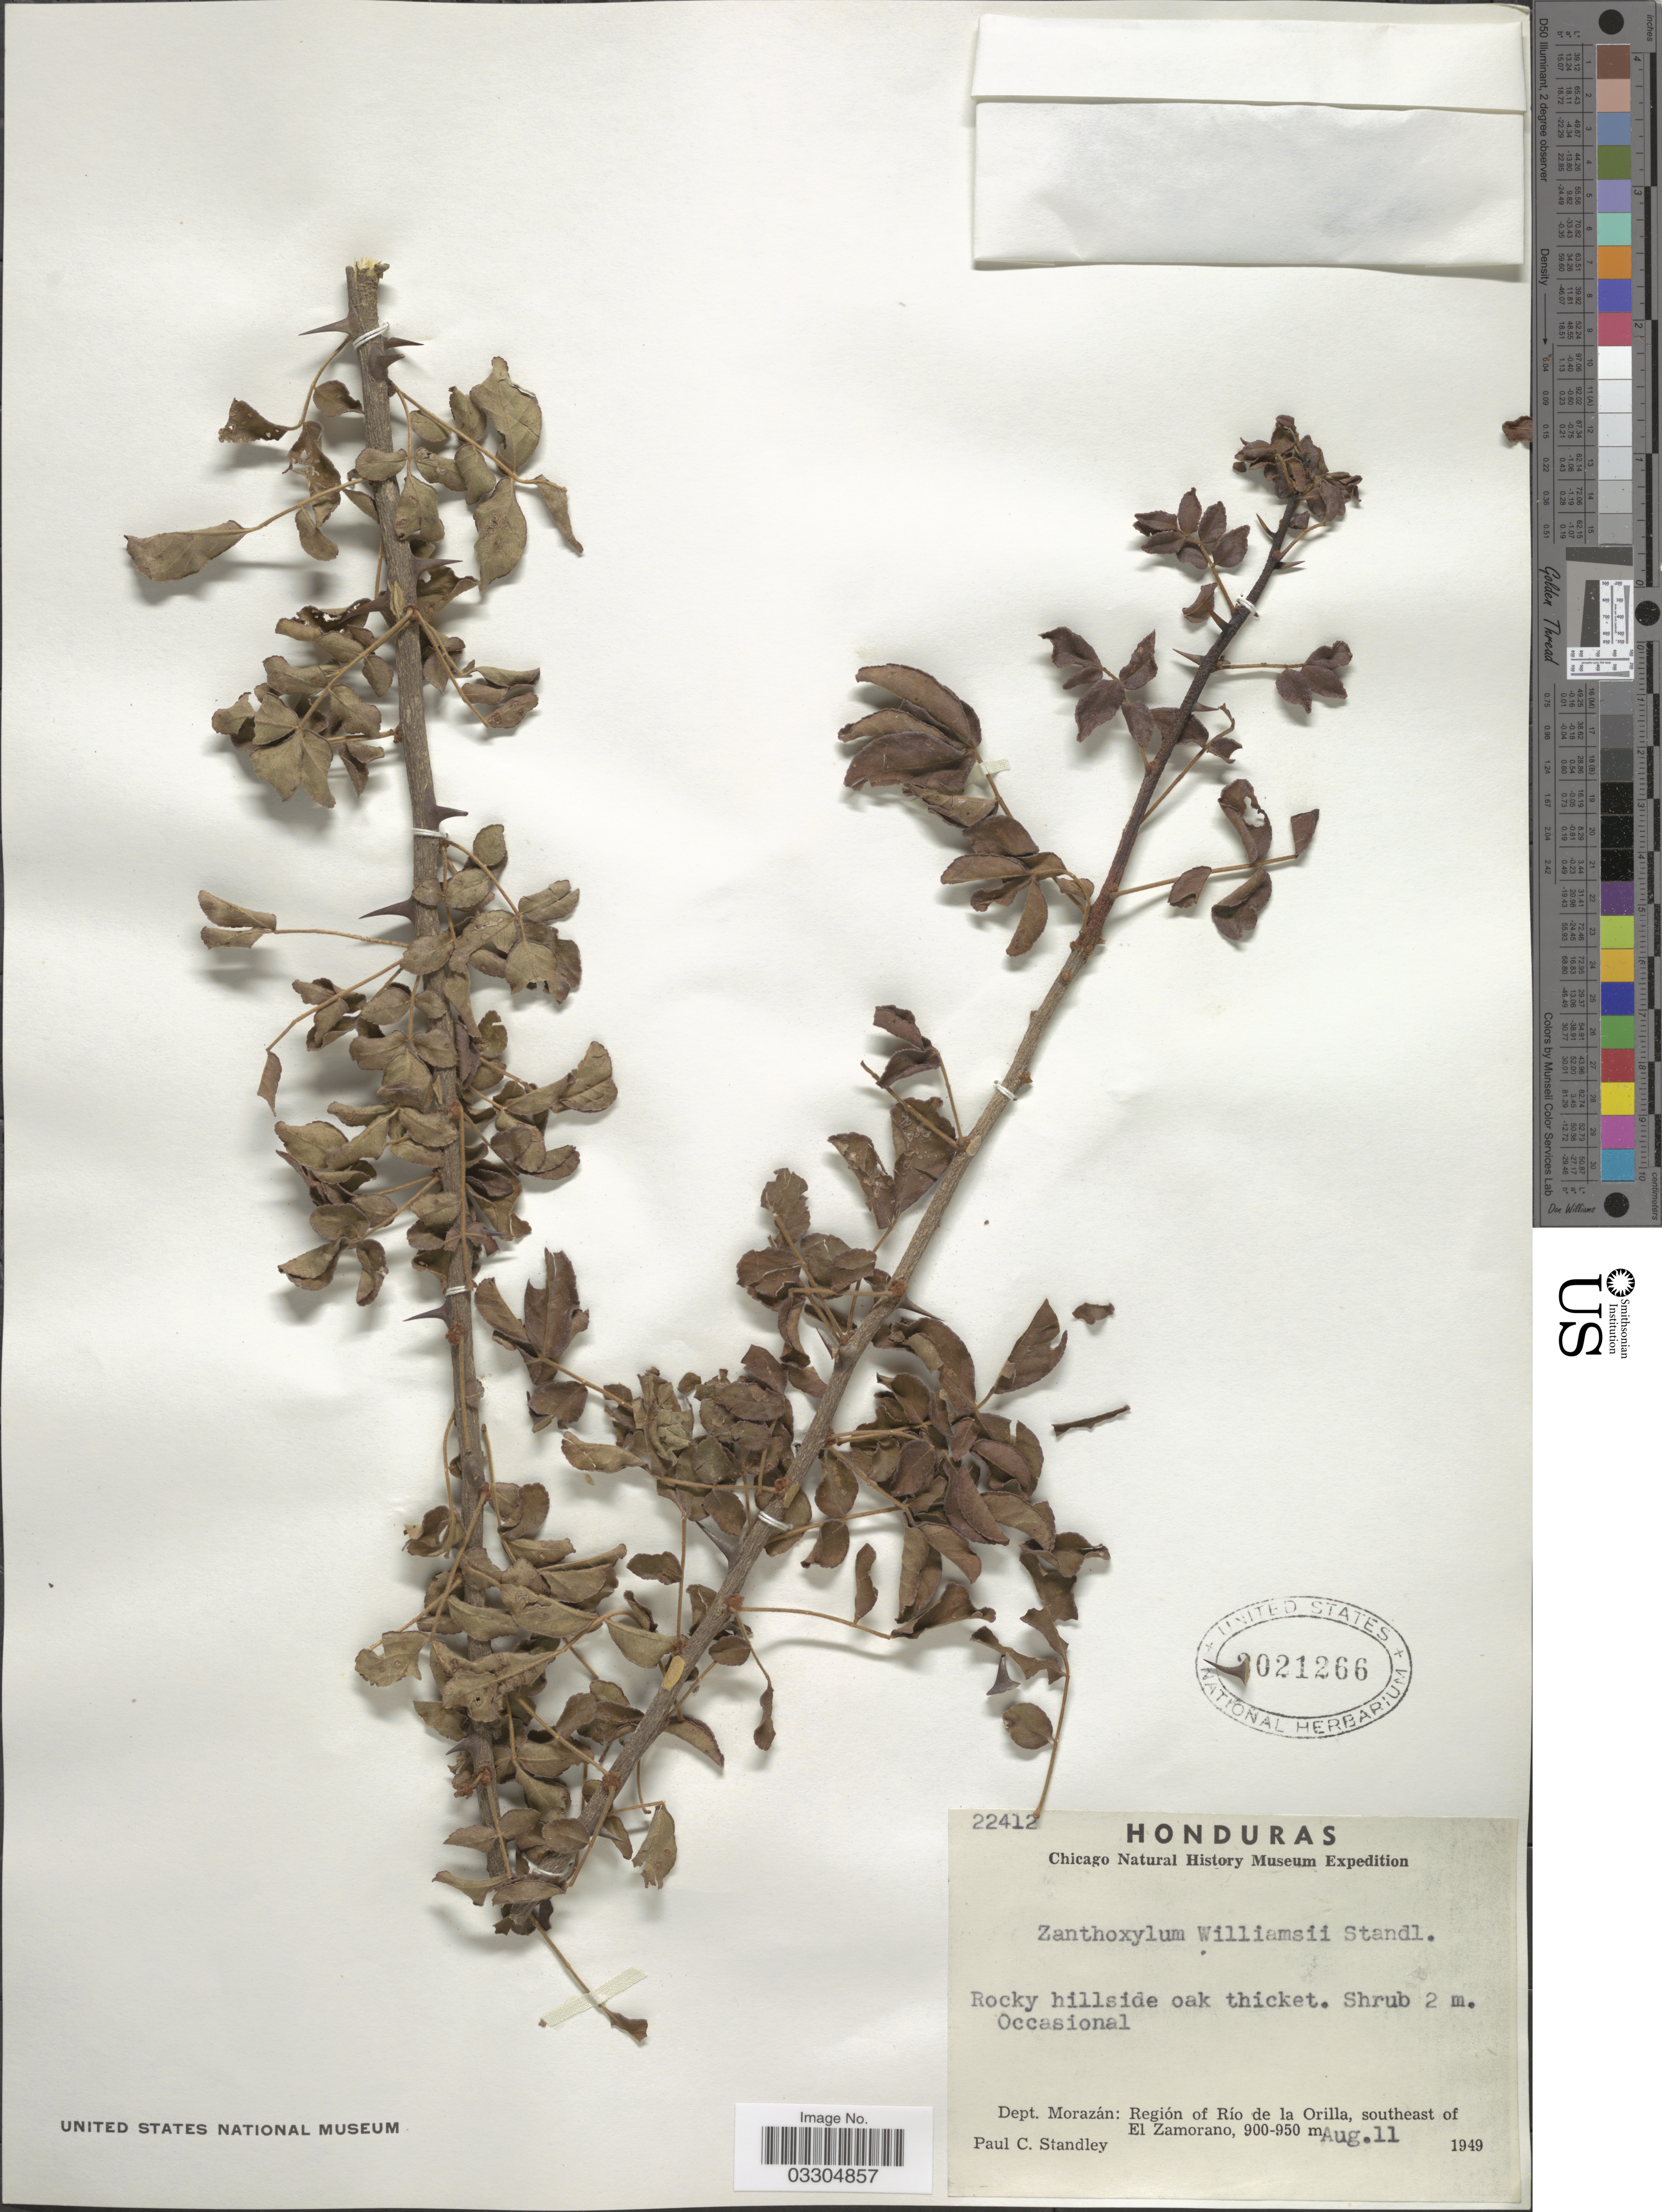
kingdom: Plantae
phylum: Tracheophyta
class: Magnoliopsida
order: Sapindales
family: Rutaceae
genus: Zanthoxylum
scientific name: Zanthoxylum williamsii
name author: Standl.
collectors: P. C. Standley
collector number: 22412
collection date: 1949-08-11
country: Honduras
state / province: Fco. Morazán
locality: Dept. Morazán: Región of Río de la Orilla, southeast of el Zamorano.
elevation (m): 900